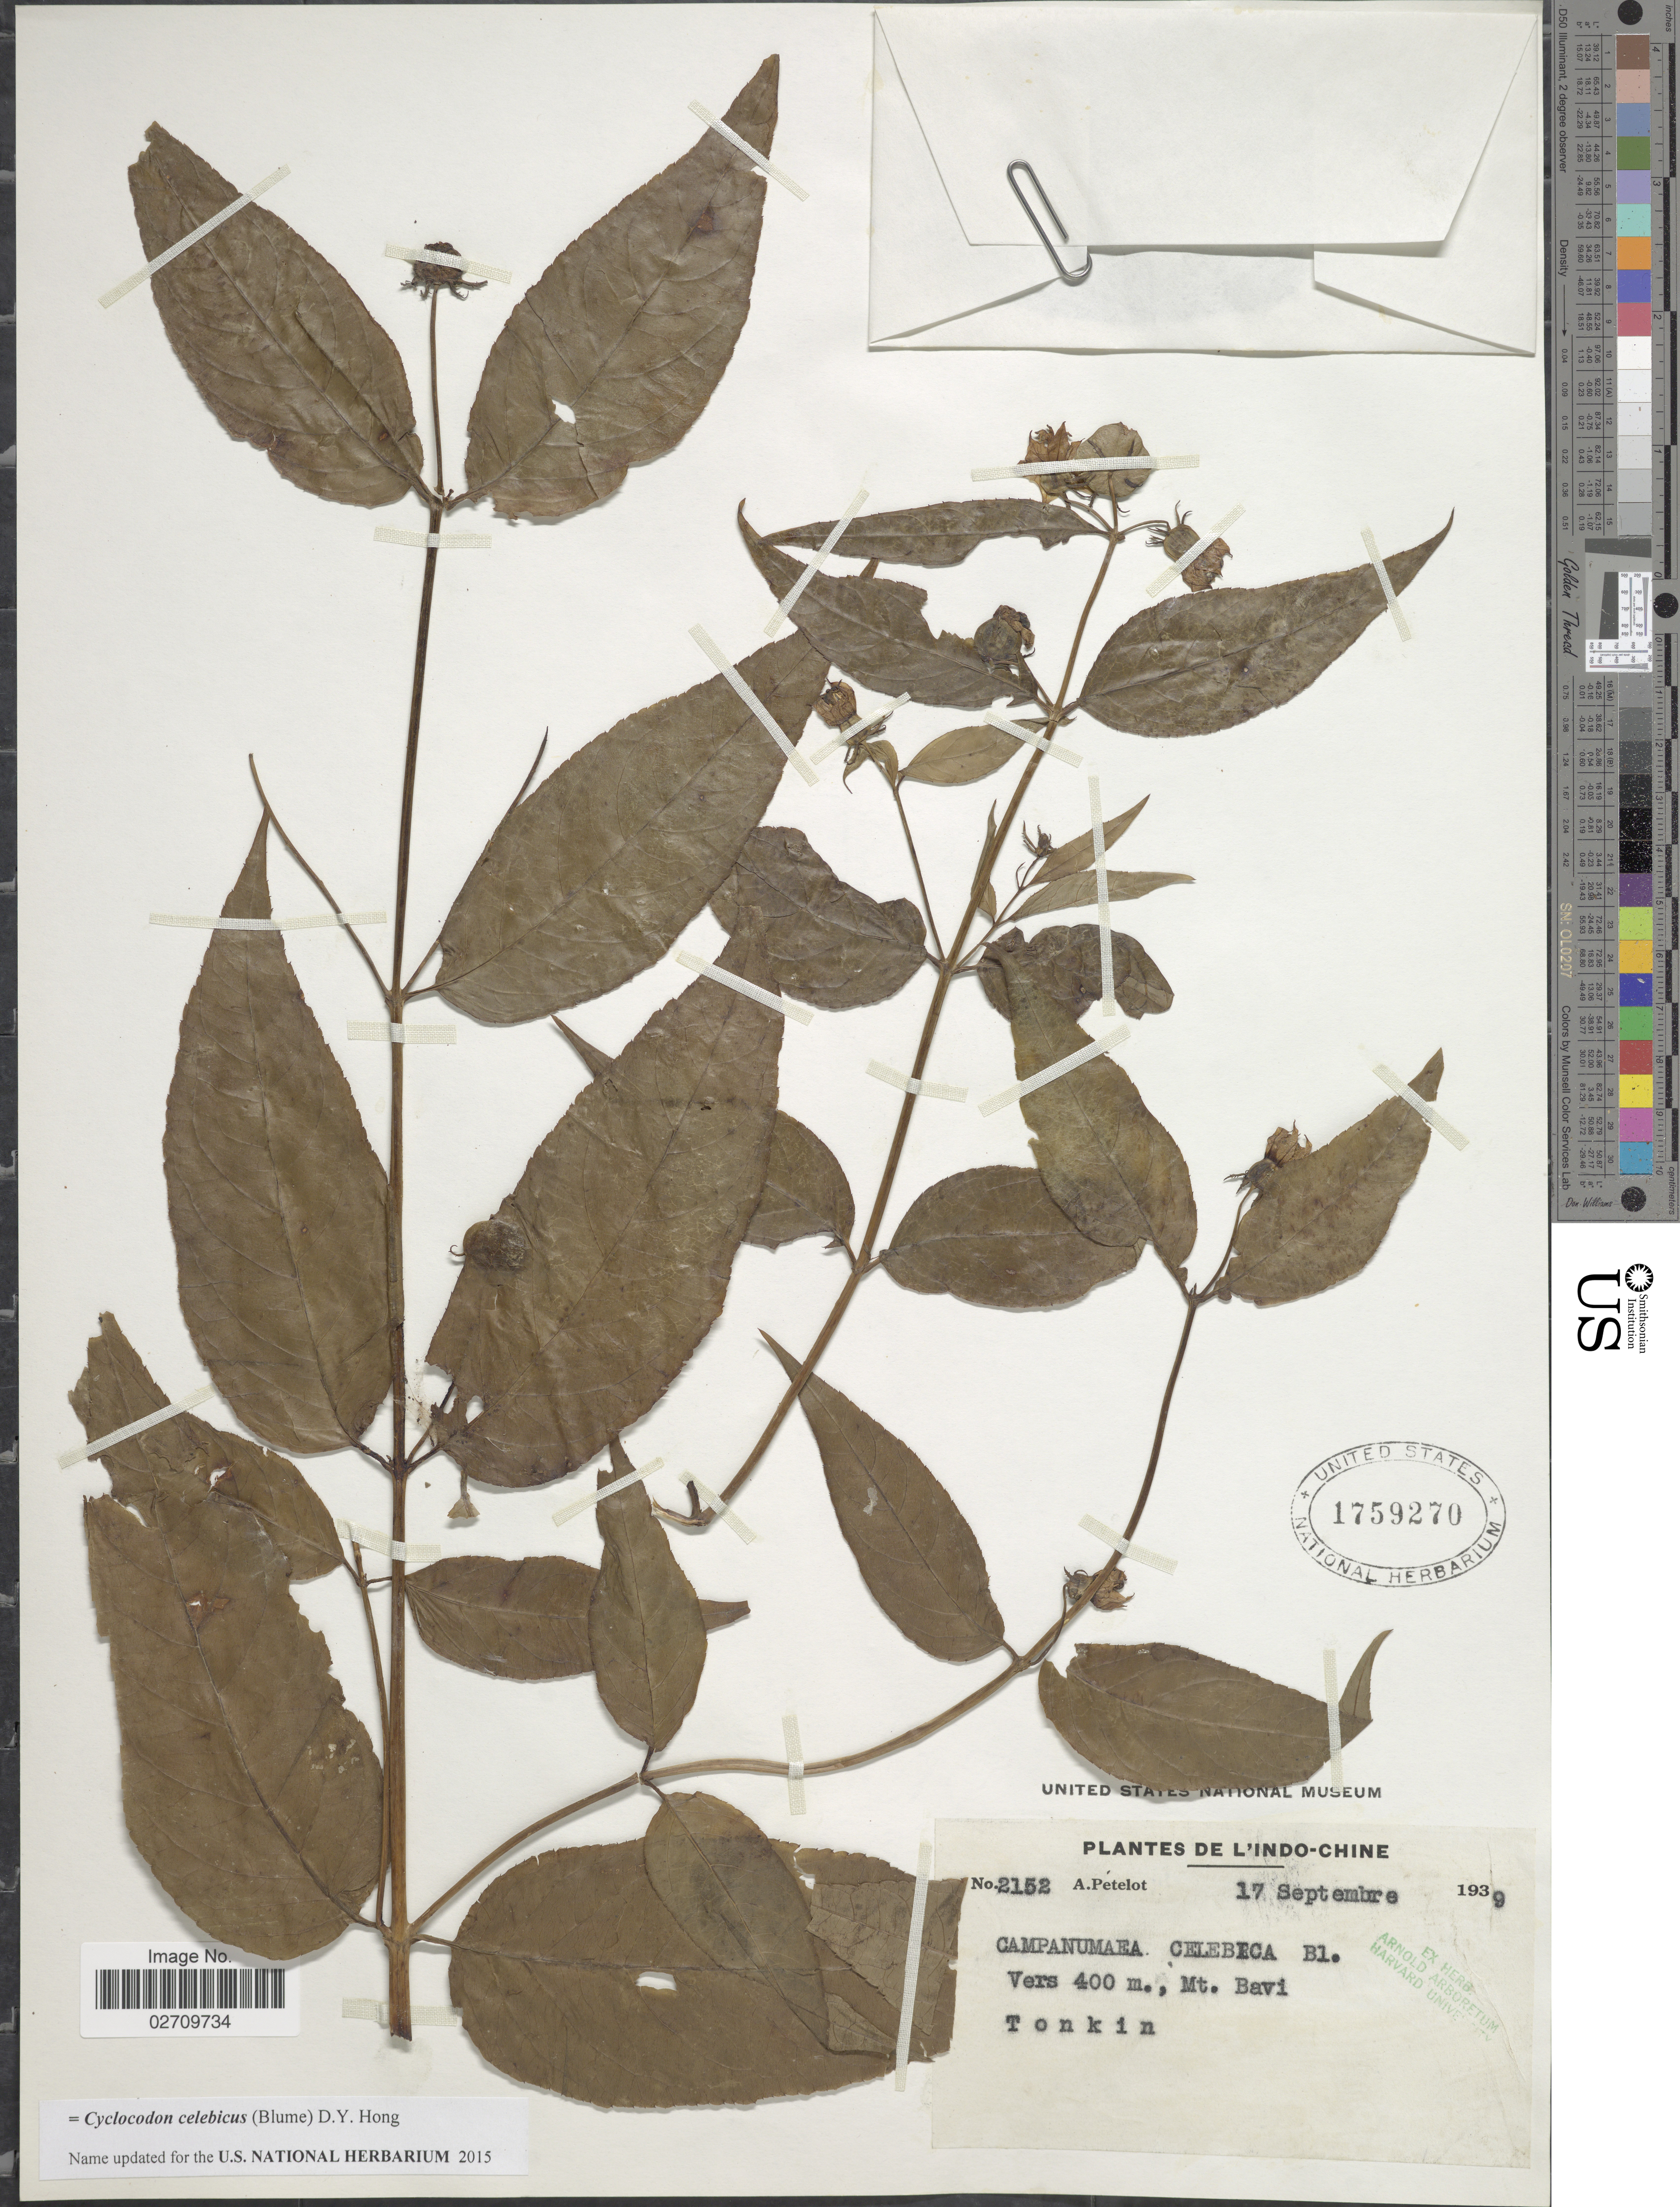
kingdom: Plantae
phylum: Tracheophyta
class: Magnoliopsida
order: Asterales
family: Campanulaceae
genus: Cyclocodon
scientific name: Cyclocodon celebicus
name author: (Blume) D.Y. Hong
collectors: A. Petelot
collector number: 2152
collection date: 1939-09-17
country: Vietnam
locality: De L'Indo-Chine, Mt. Bavi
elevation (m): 400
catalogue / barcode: US 1759270